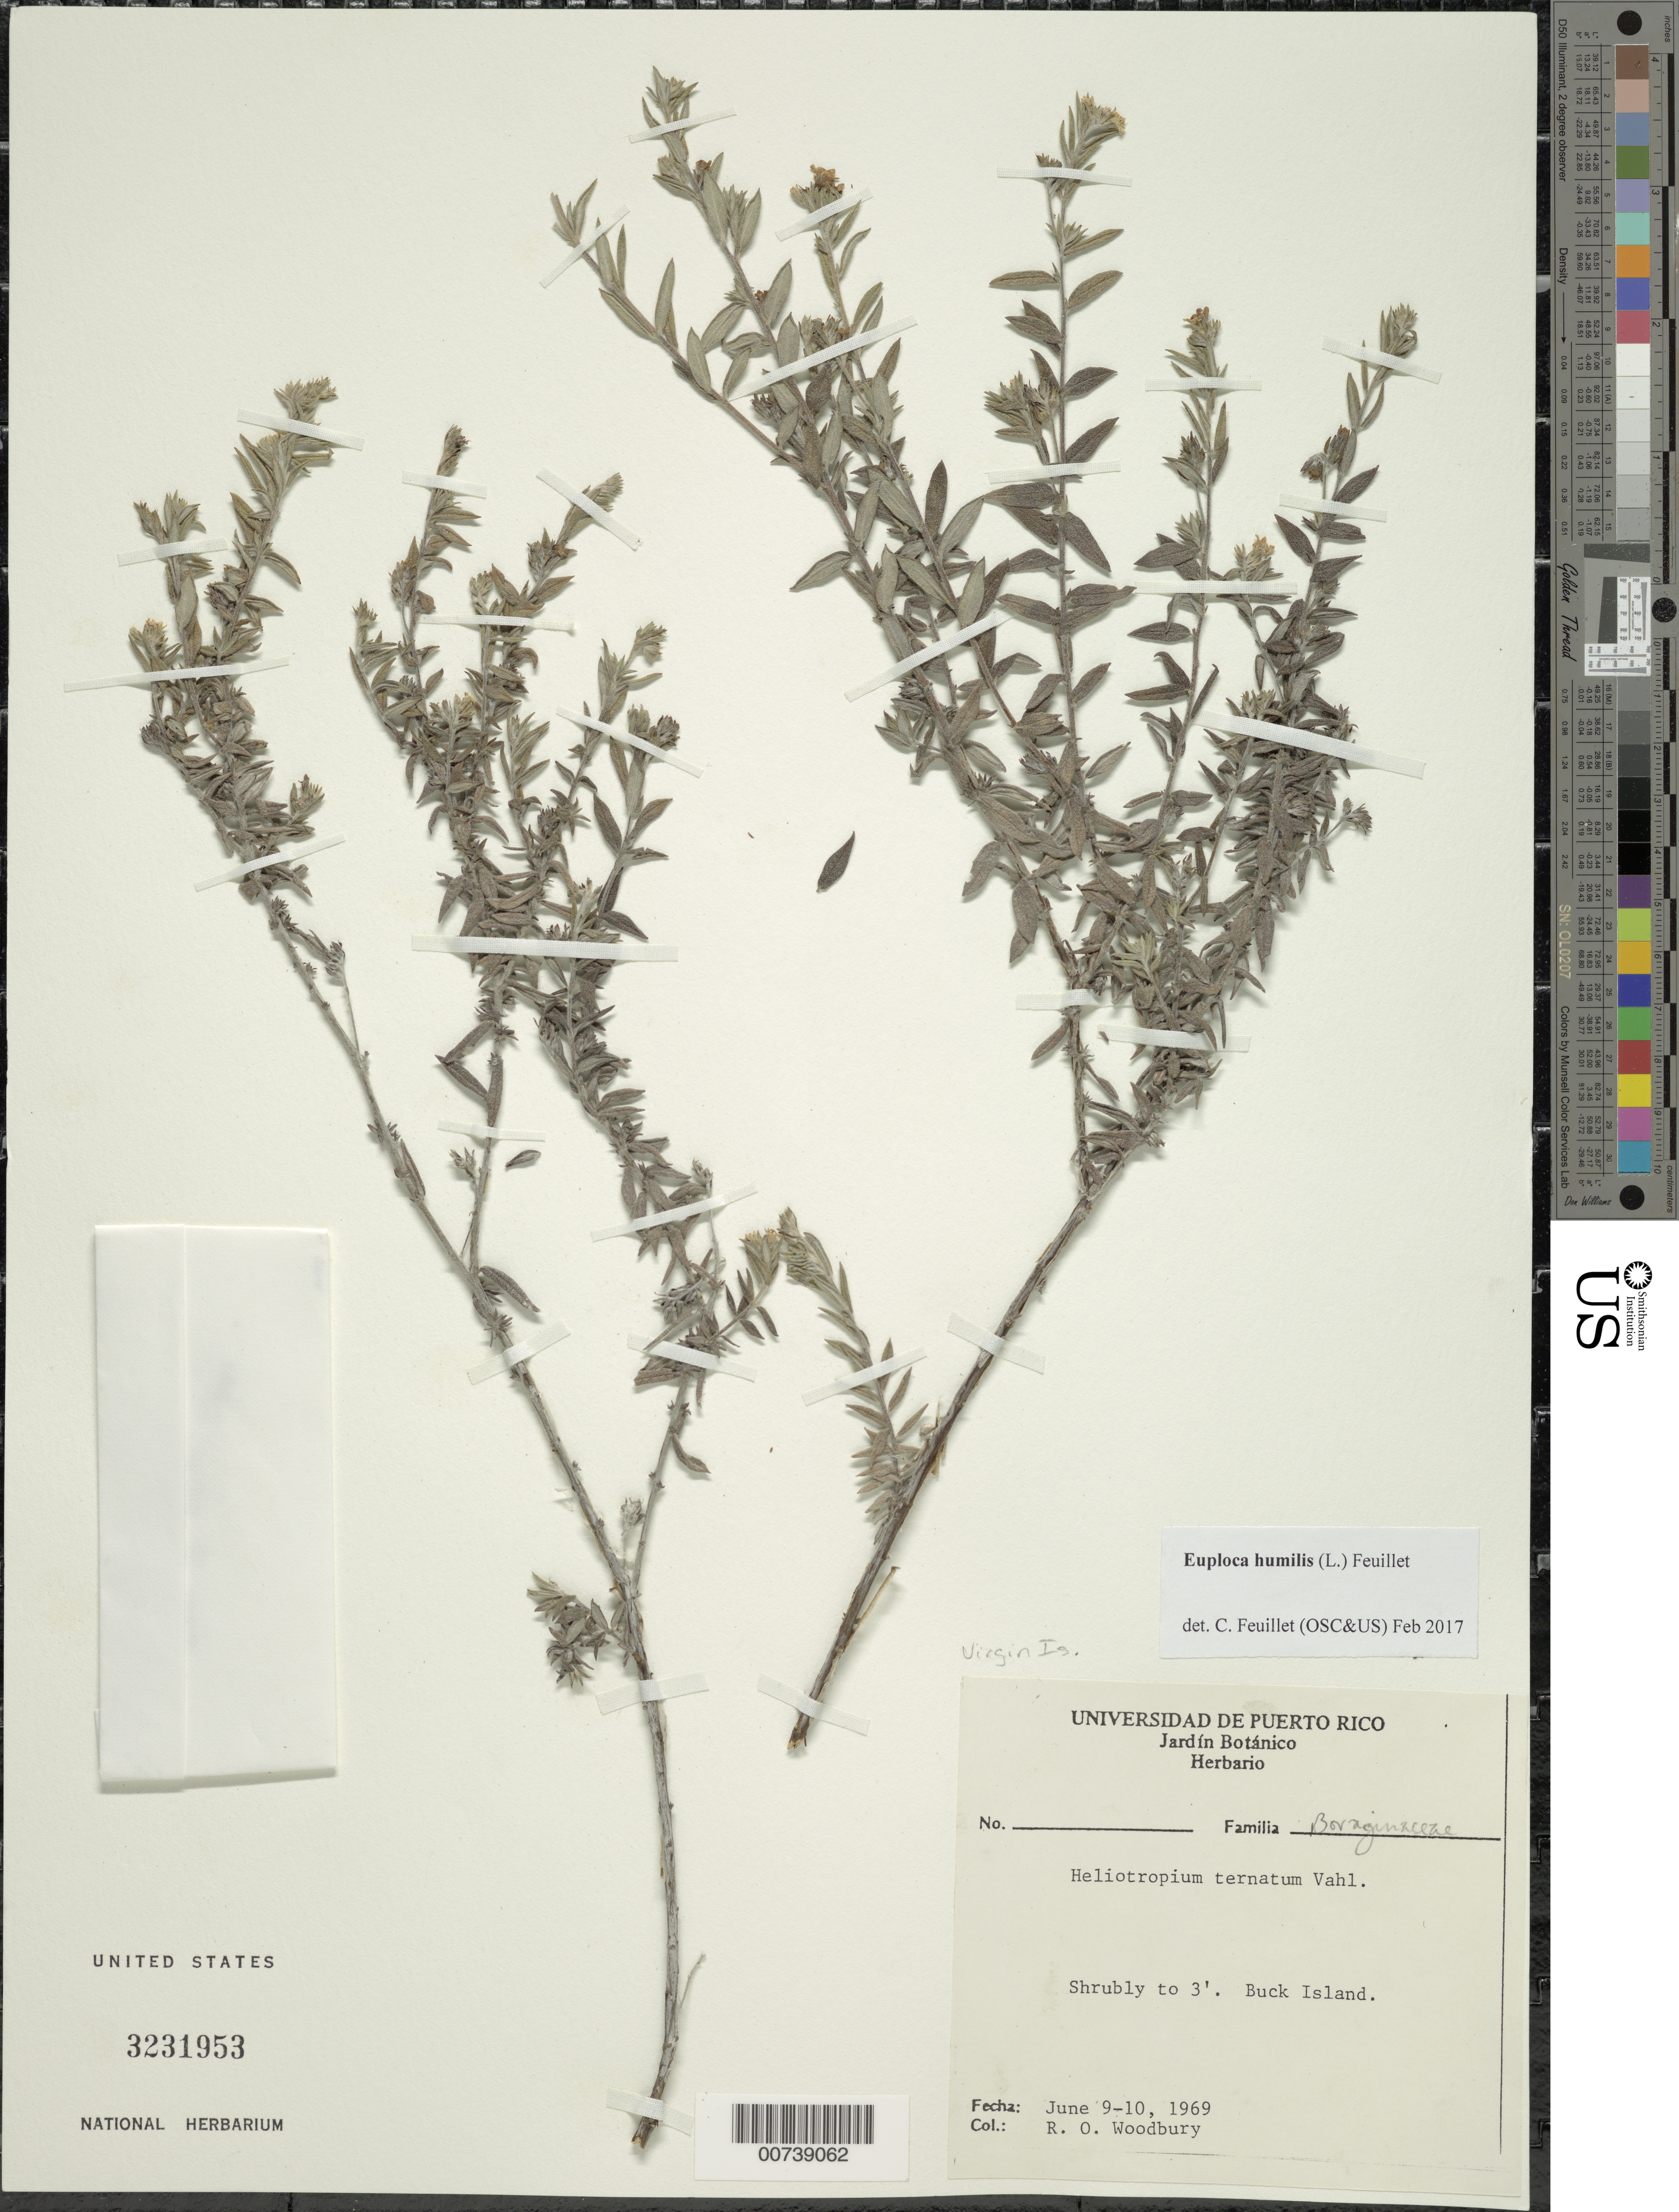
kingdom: Plantae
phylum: Tracheophyta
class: Magnoliopsida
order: Boraginales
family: Heliotropiaceae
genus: Euploca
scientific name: Euploca humilis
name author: (L.) Feuillet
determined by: Feuillet, C.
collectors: R. O. Woodbury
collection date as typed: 09 Jun 1969 to 10 Jun 1969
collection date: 1969-06-09/1969-06-10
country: U.S. Virgin Islands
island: St. Croix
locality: Buck Island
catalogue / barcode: US 3231953